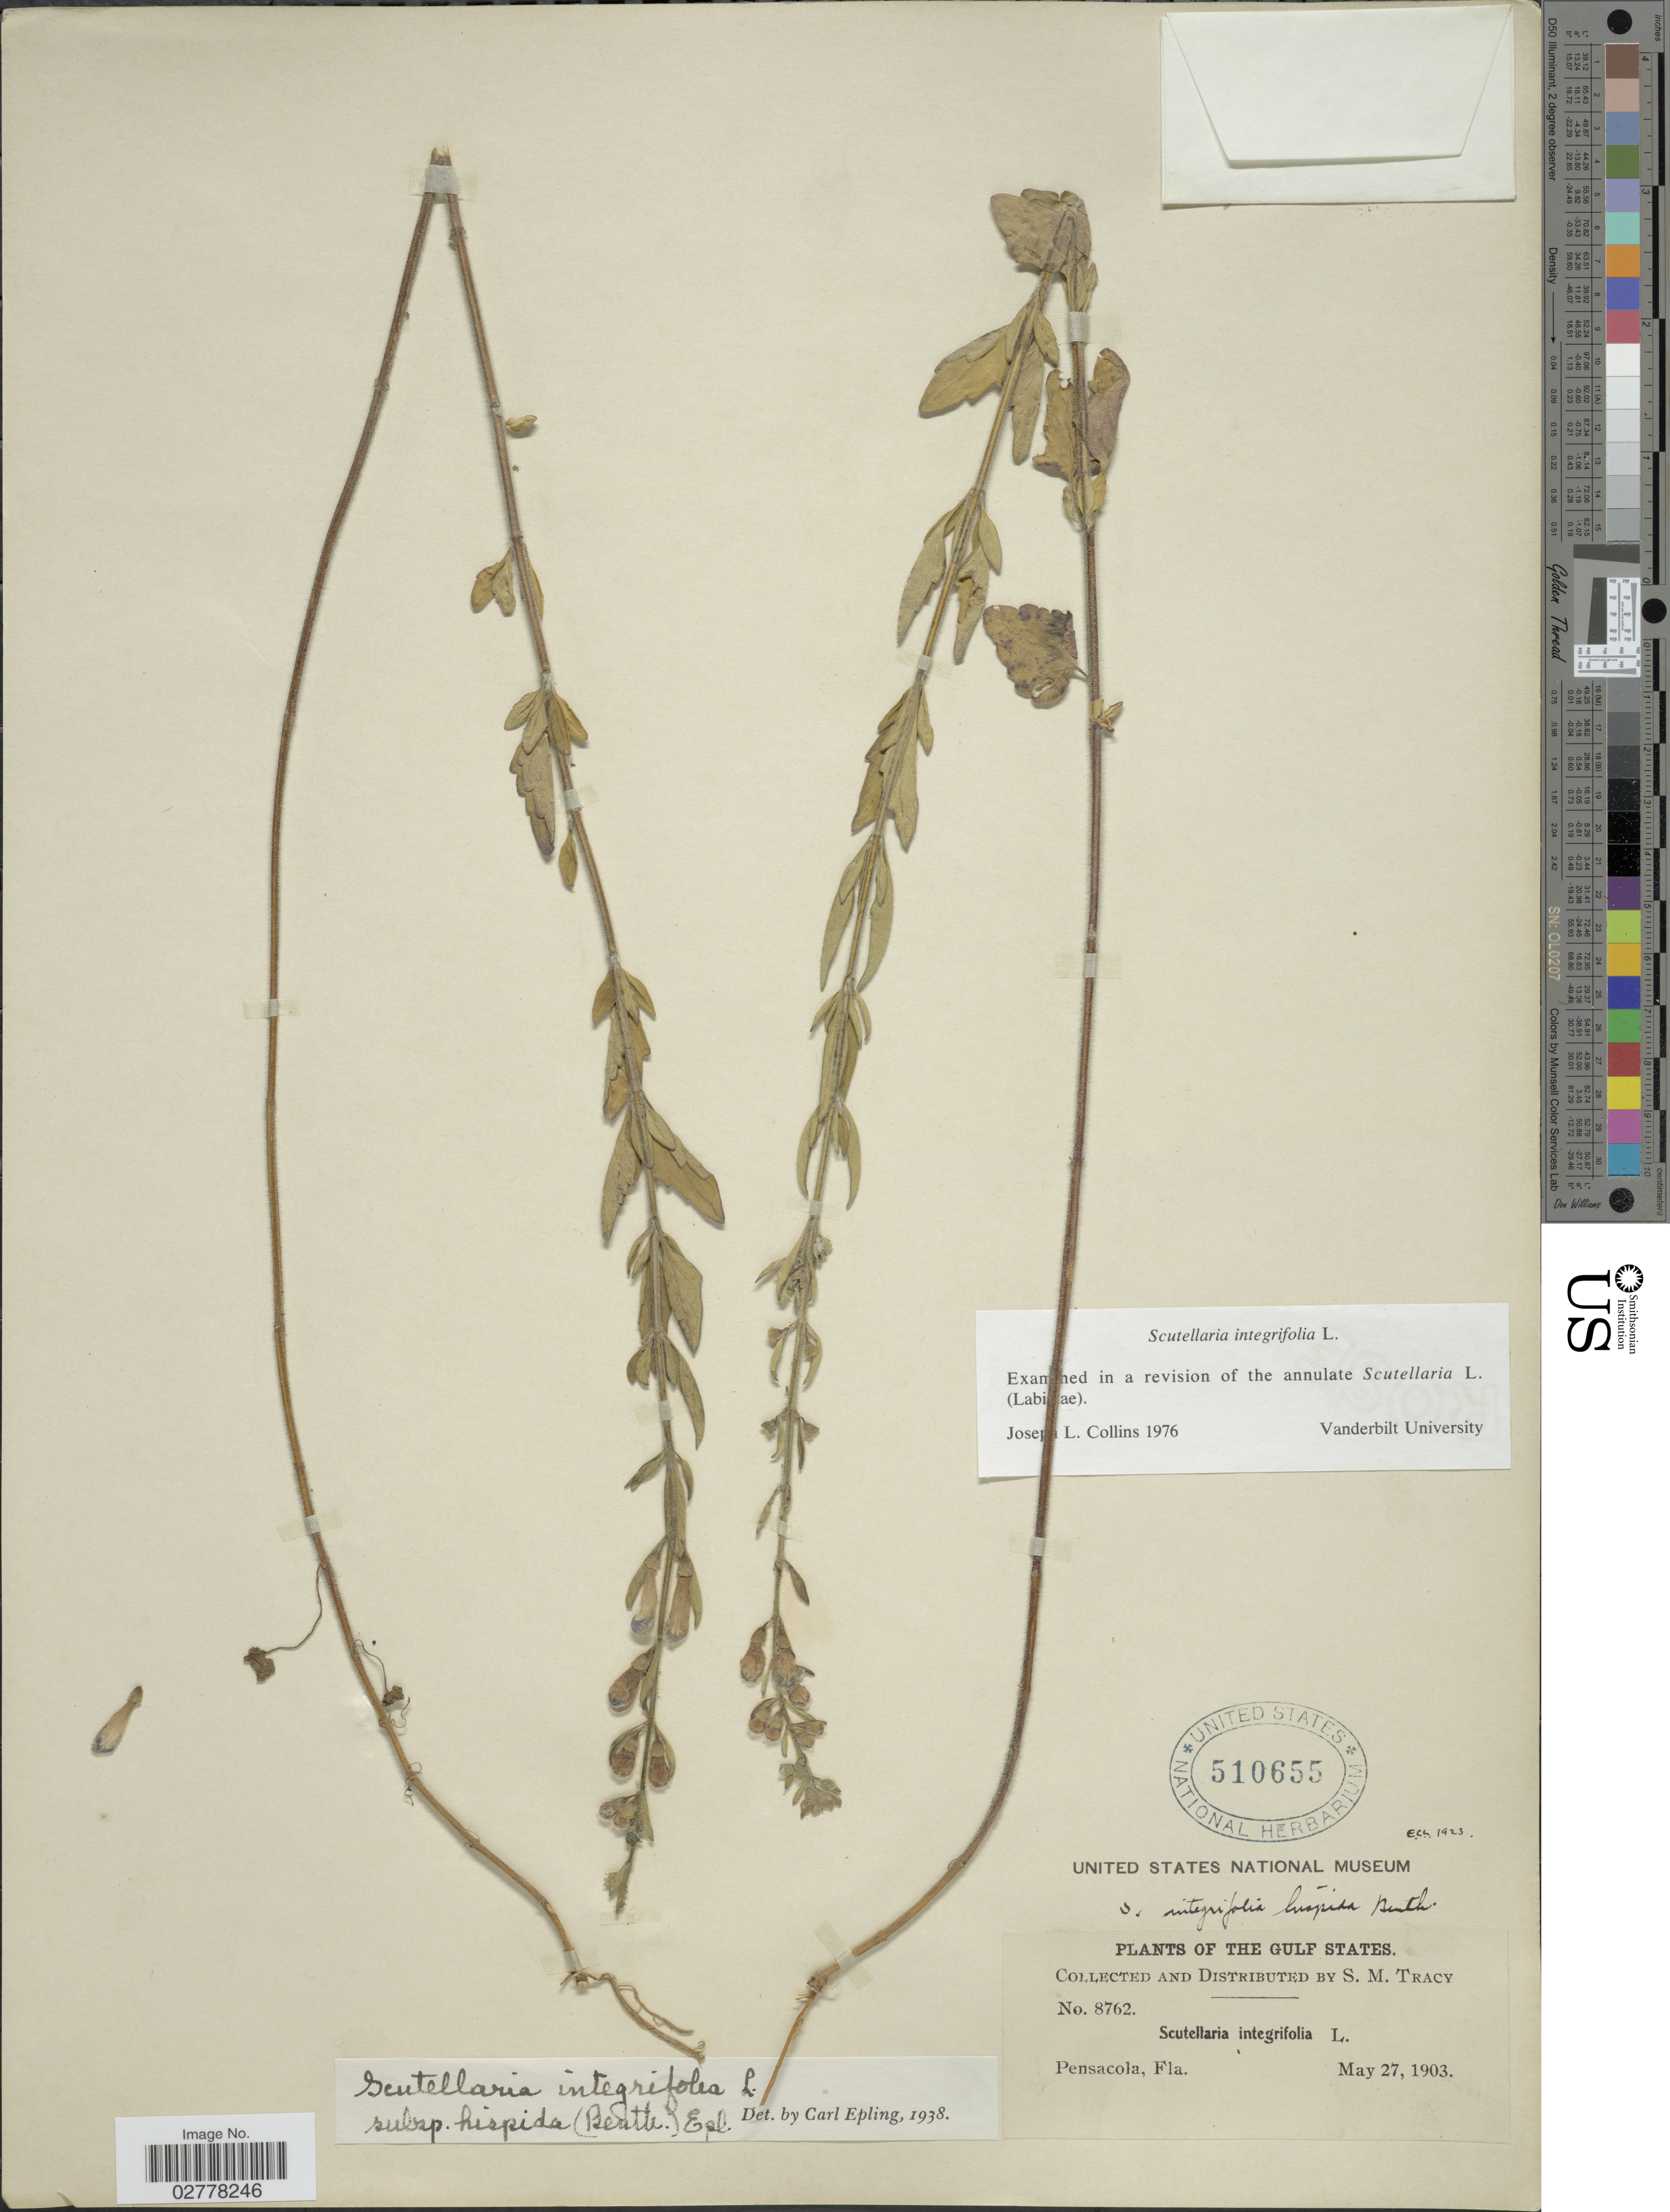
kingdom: Plantae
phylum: Tracheophyta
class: Magnoliopsida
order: Lamiales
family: Lamiaceae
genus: Scutellaria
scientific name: Scutellaria integrifolia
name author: L.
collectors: S. M. Tracy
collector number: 8762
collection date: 1903-05-27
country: United States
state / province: Florida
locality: The Gulf States. Pensacola.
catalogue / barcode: US 510655